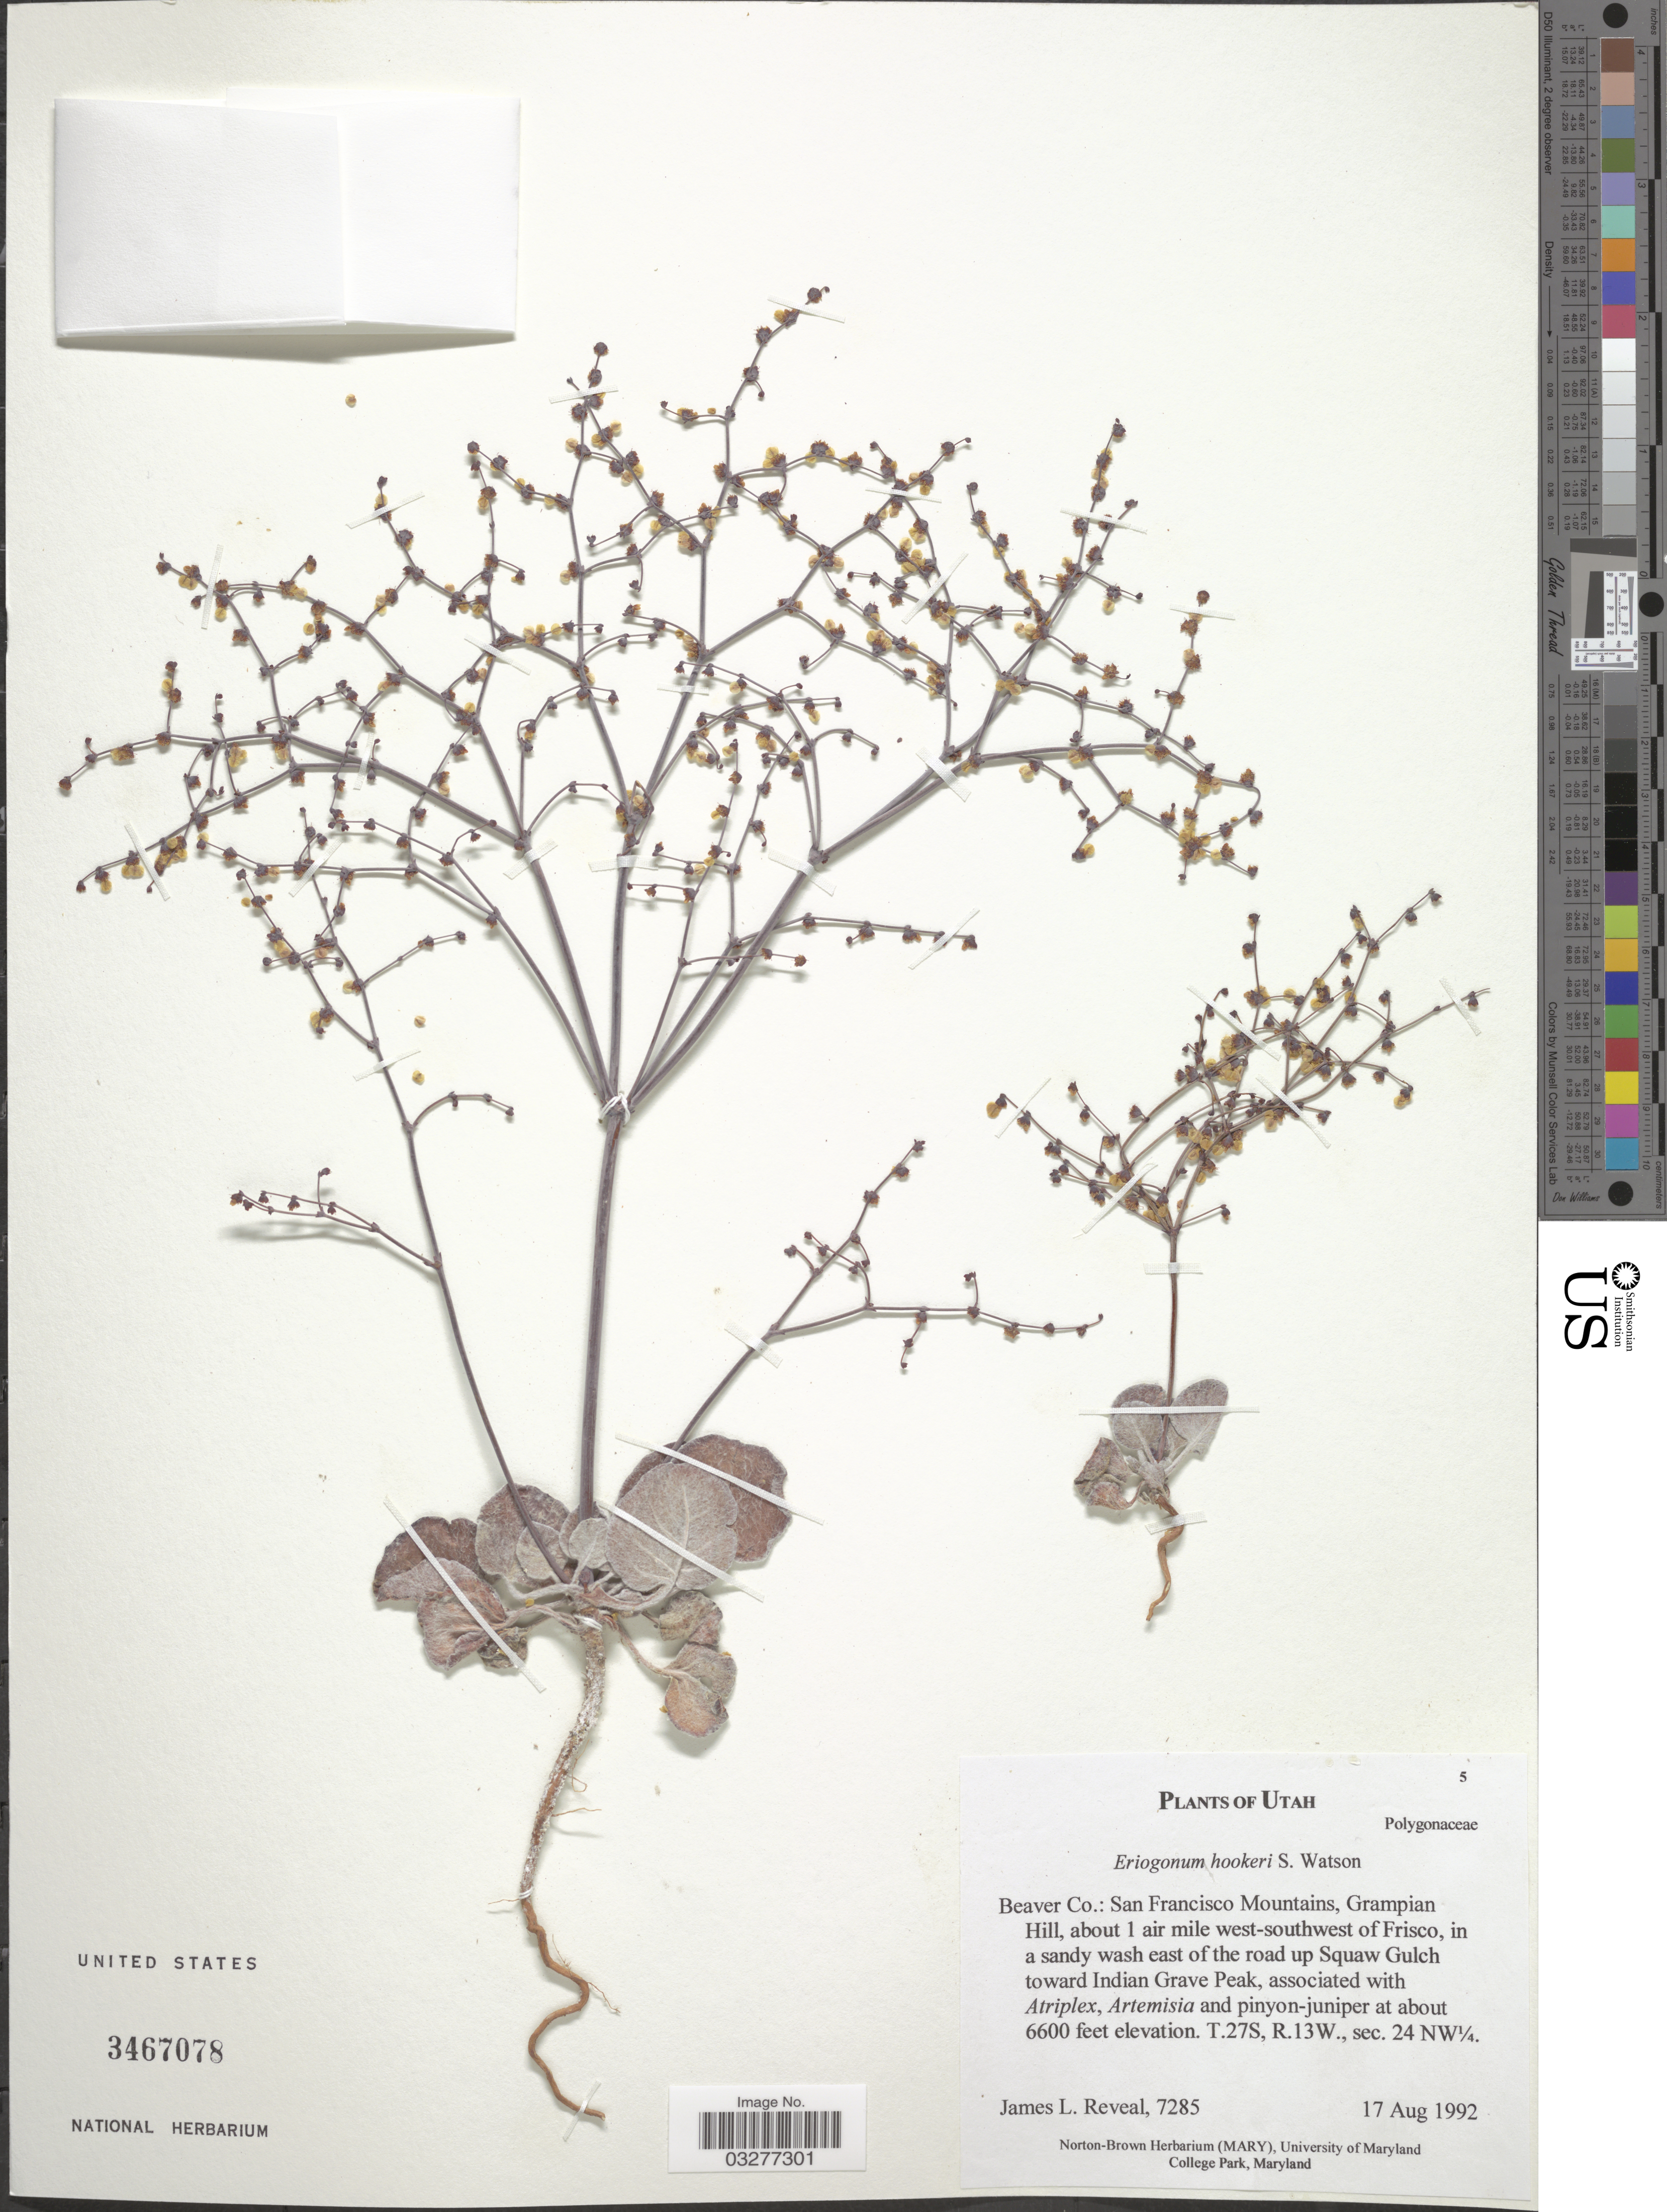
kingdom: Plantae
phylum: Tracheophyta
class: Magnoliopsida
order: Caryophyllales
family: Polygonaceae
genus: Eriogonum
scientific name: Eriogonum hookeri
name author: S. Watson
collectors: J. L. Reveal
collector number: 7285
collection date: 1992-08-17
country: United States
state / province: Utah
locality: Beaver Co.: San Francisco Mountains, Grampian Hill, about 1 air mile west-southwest of Frisco, in a sandy wash east of the road up Squaw Gulch toward Indian Grave Peak. T27S, R13W, sec.24 NW¼.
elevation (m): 2012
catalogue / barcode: US 3467078